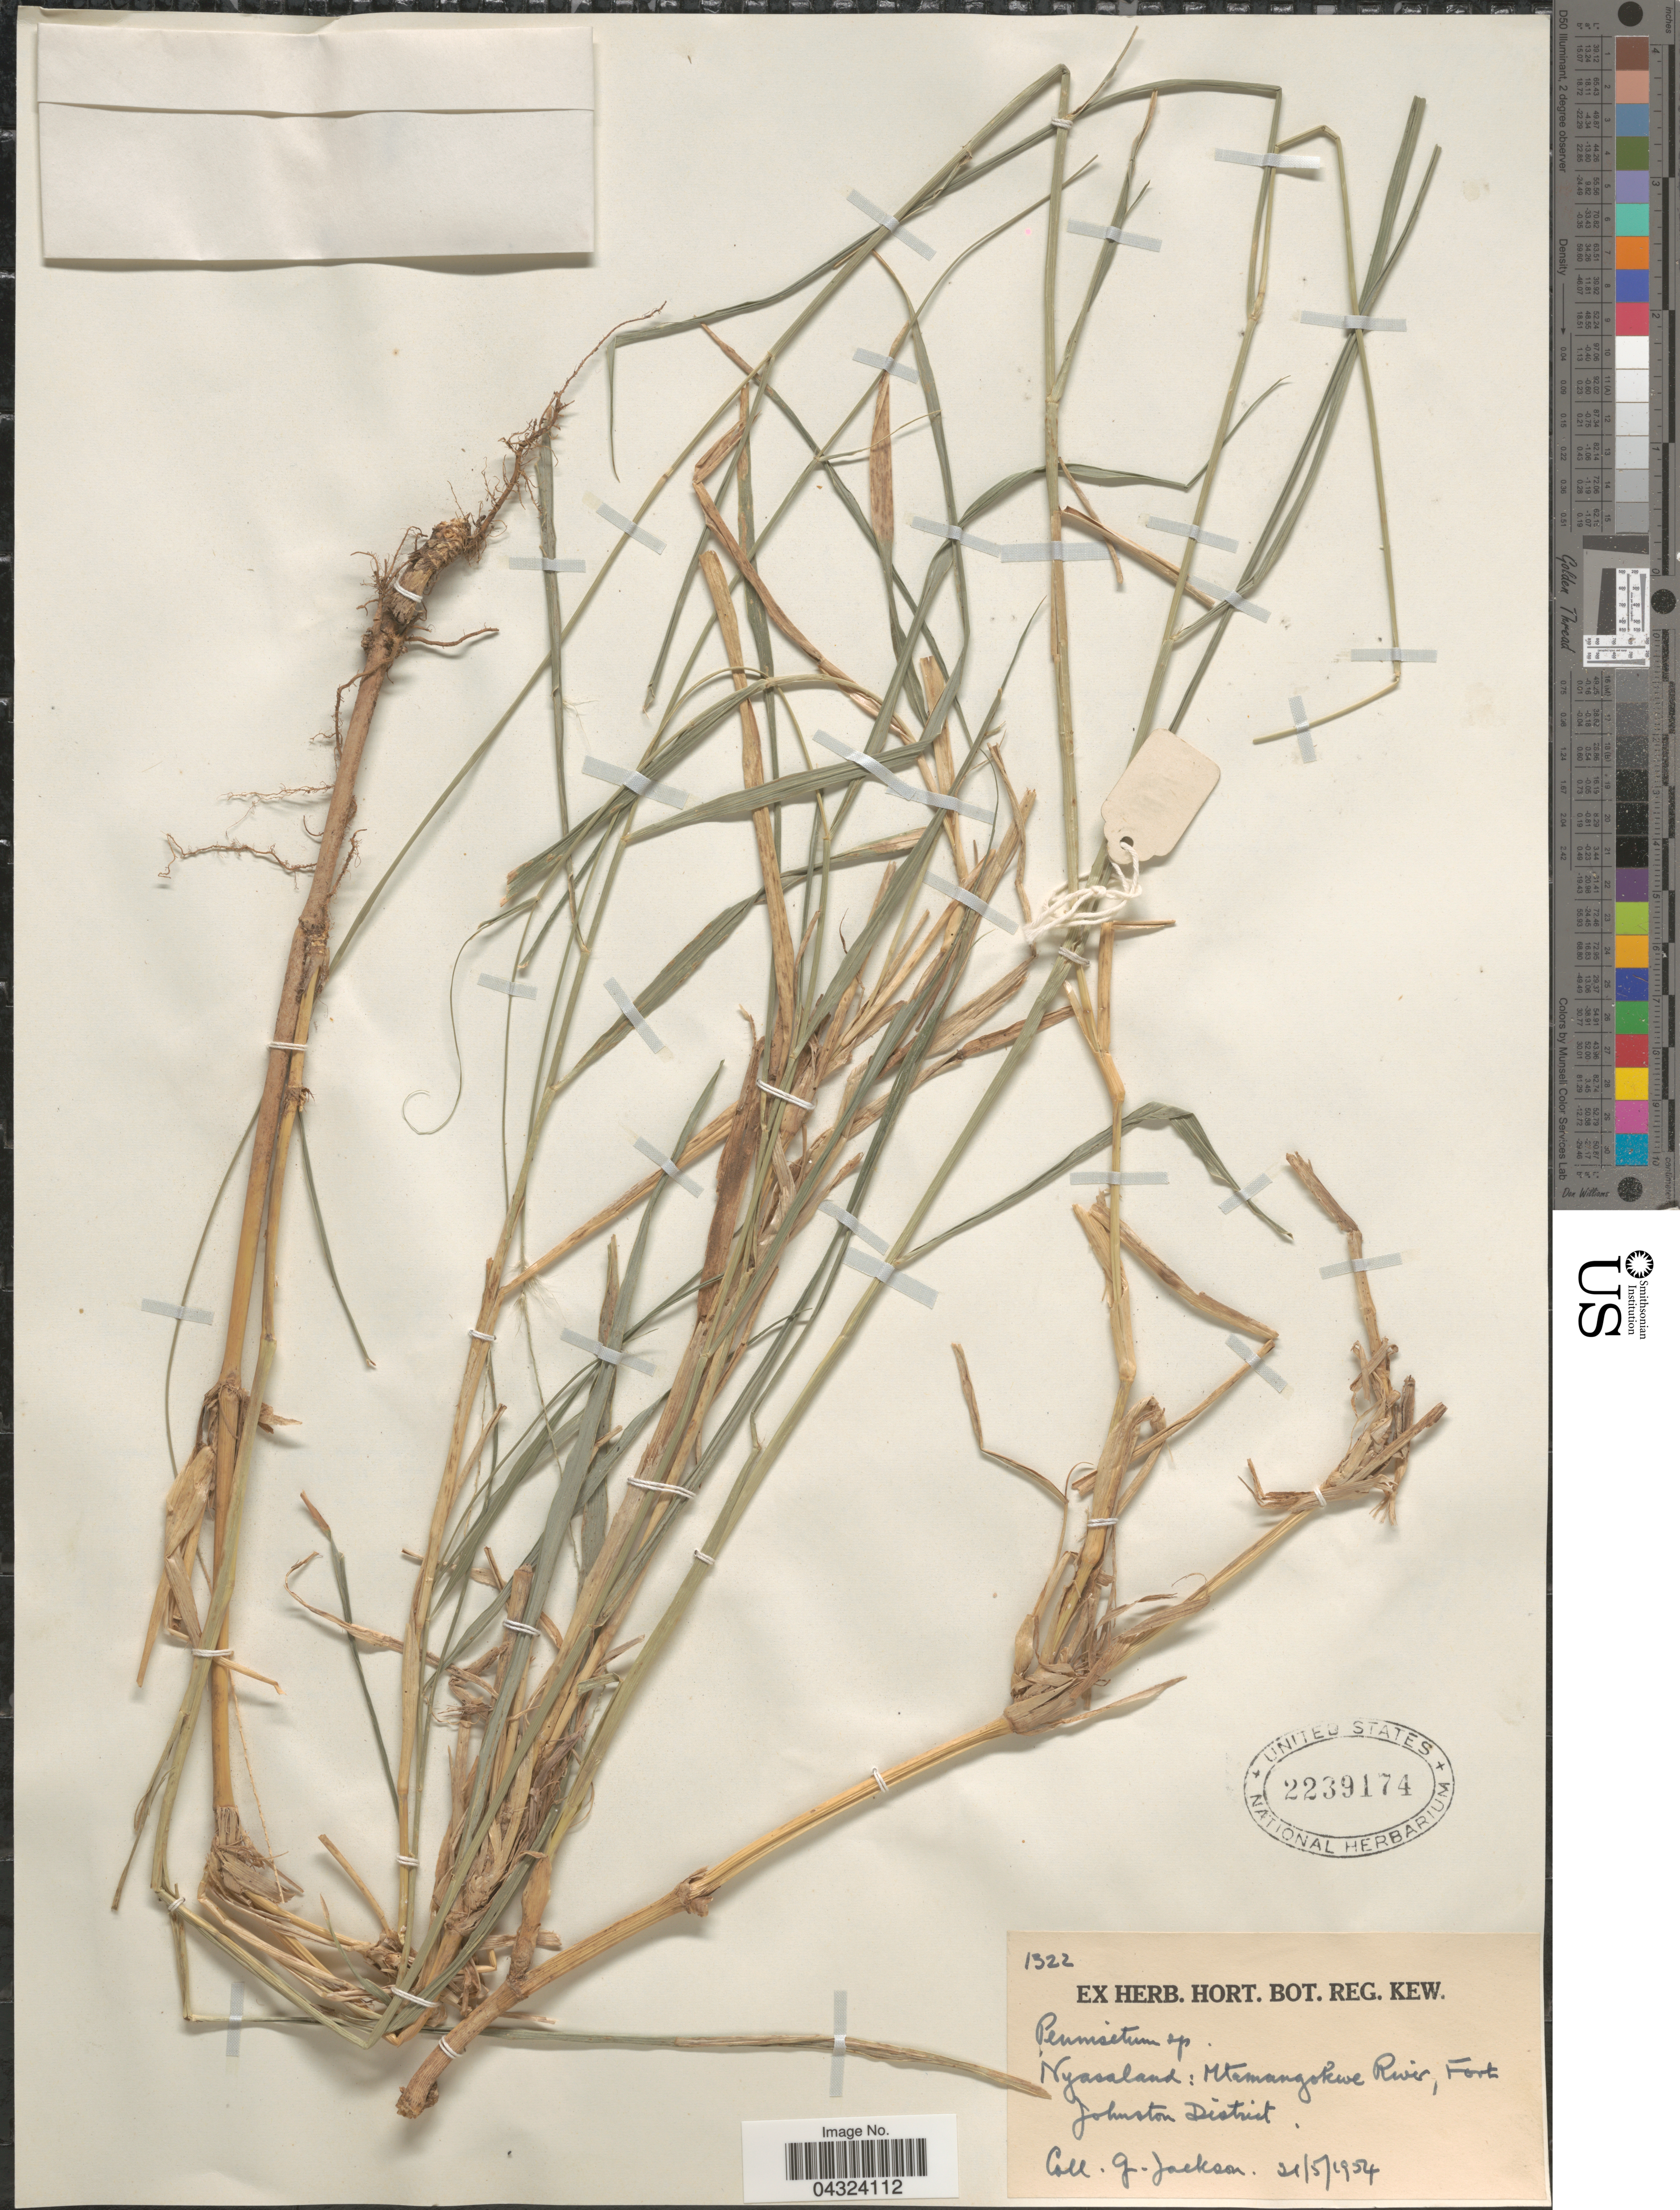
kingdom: Plantae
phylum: Tracheophyta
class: Liliopsida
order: Poales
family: Poaceae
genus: Cenchrus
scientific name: Cenchrus sp.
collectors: G. Jackson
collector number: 1322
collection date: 1954-05-21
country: Malawi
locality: Nyasaland: Mtamangokwe River, Fort Johnston District.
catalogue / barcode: US 2239174